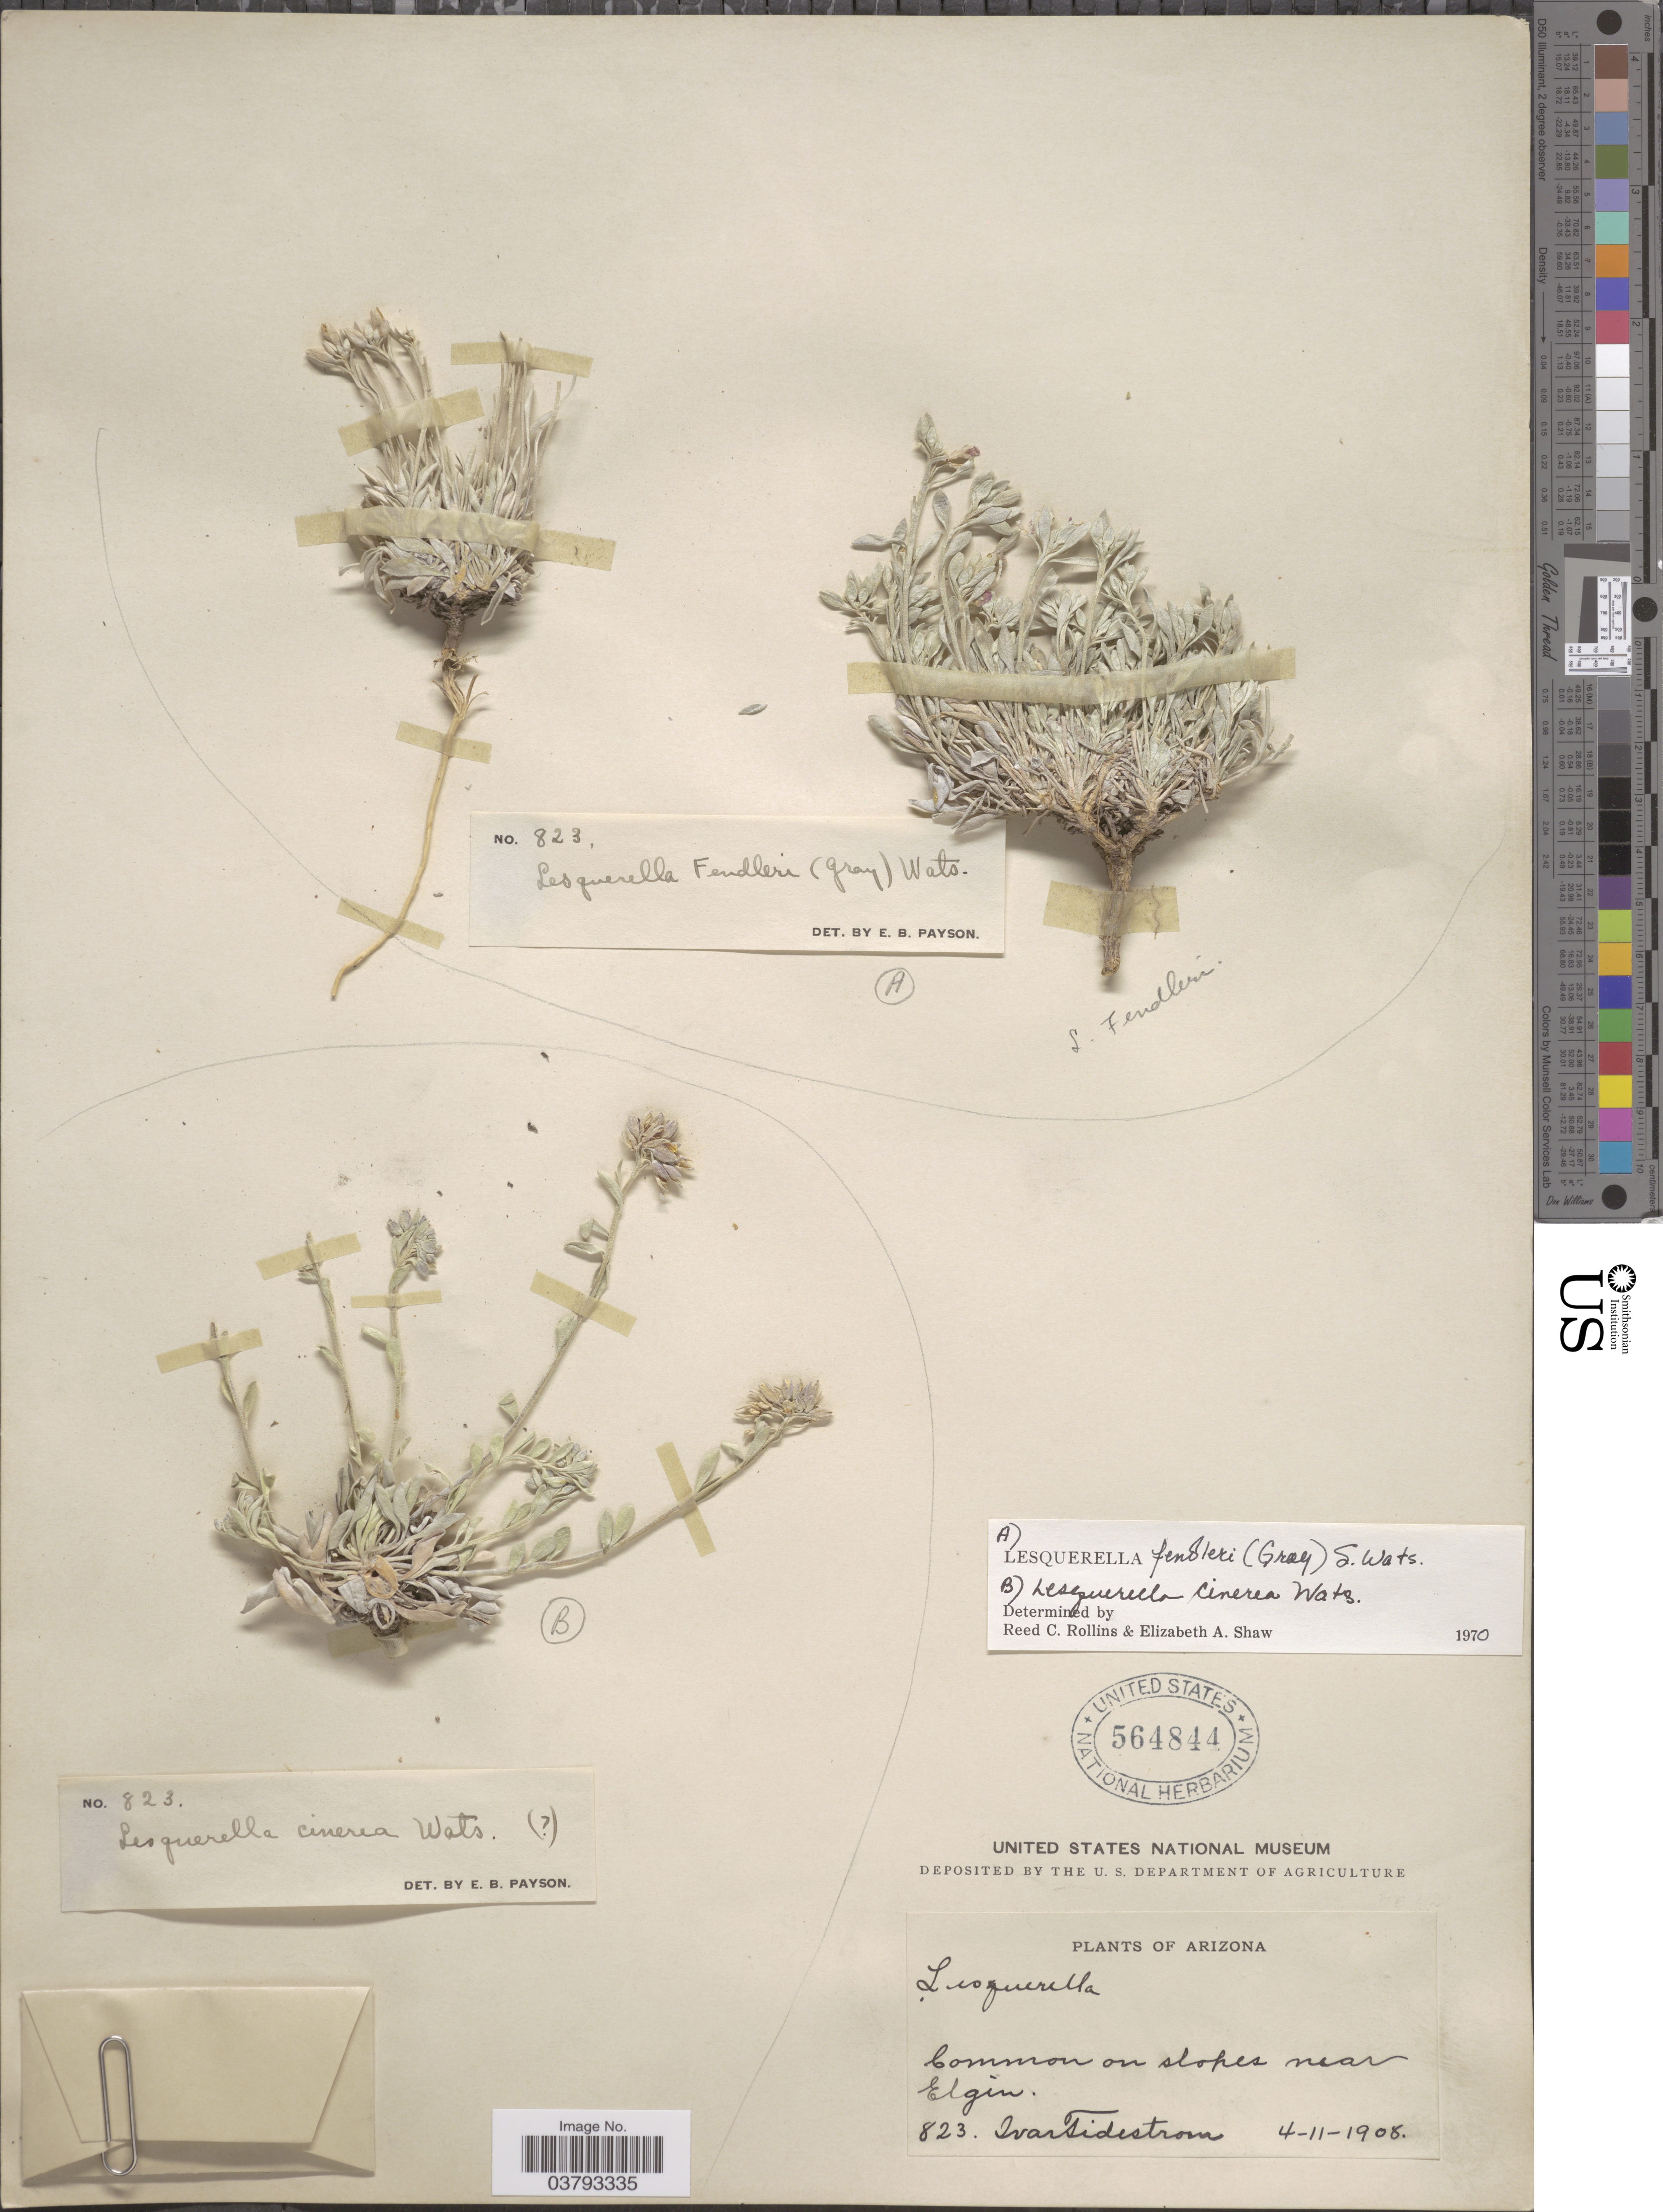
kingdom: Plantae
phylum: Tracheophyta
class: Magnoliopsida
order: Brassicales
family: Brassicaceae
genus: Lesquerella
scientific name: Lesquerella cinerea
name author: S. Watson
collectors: I. F. Tidestrom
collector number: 823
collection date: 1908-04-11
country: United States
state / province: Arizona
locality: Common on slopes near Elgin.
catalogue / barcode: US 564844